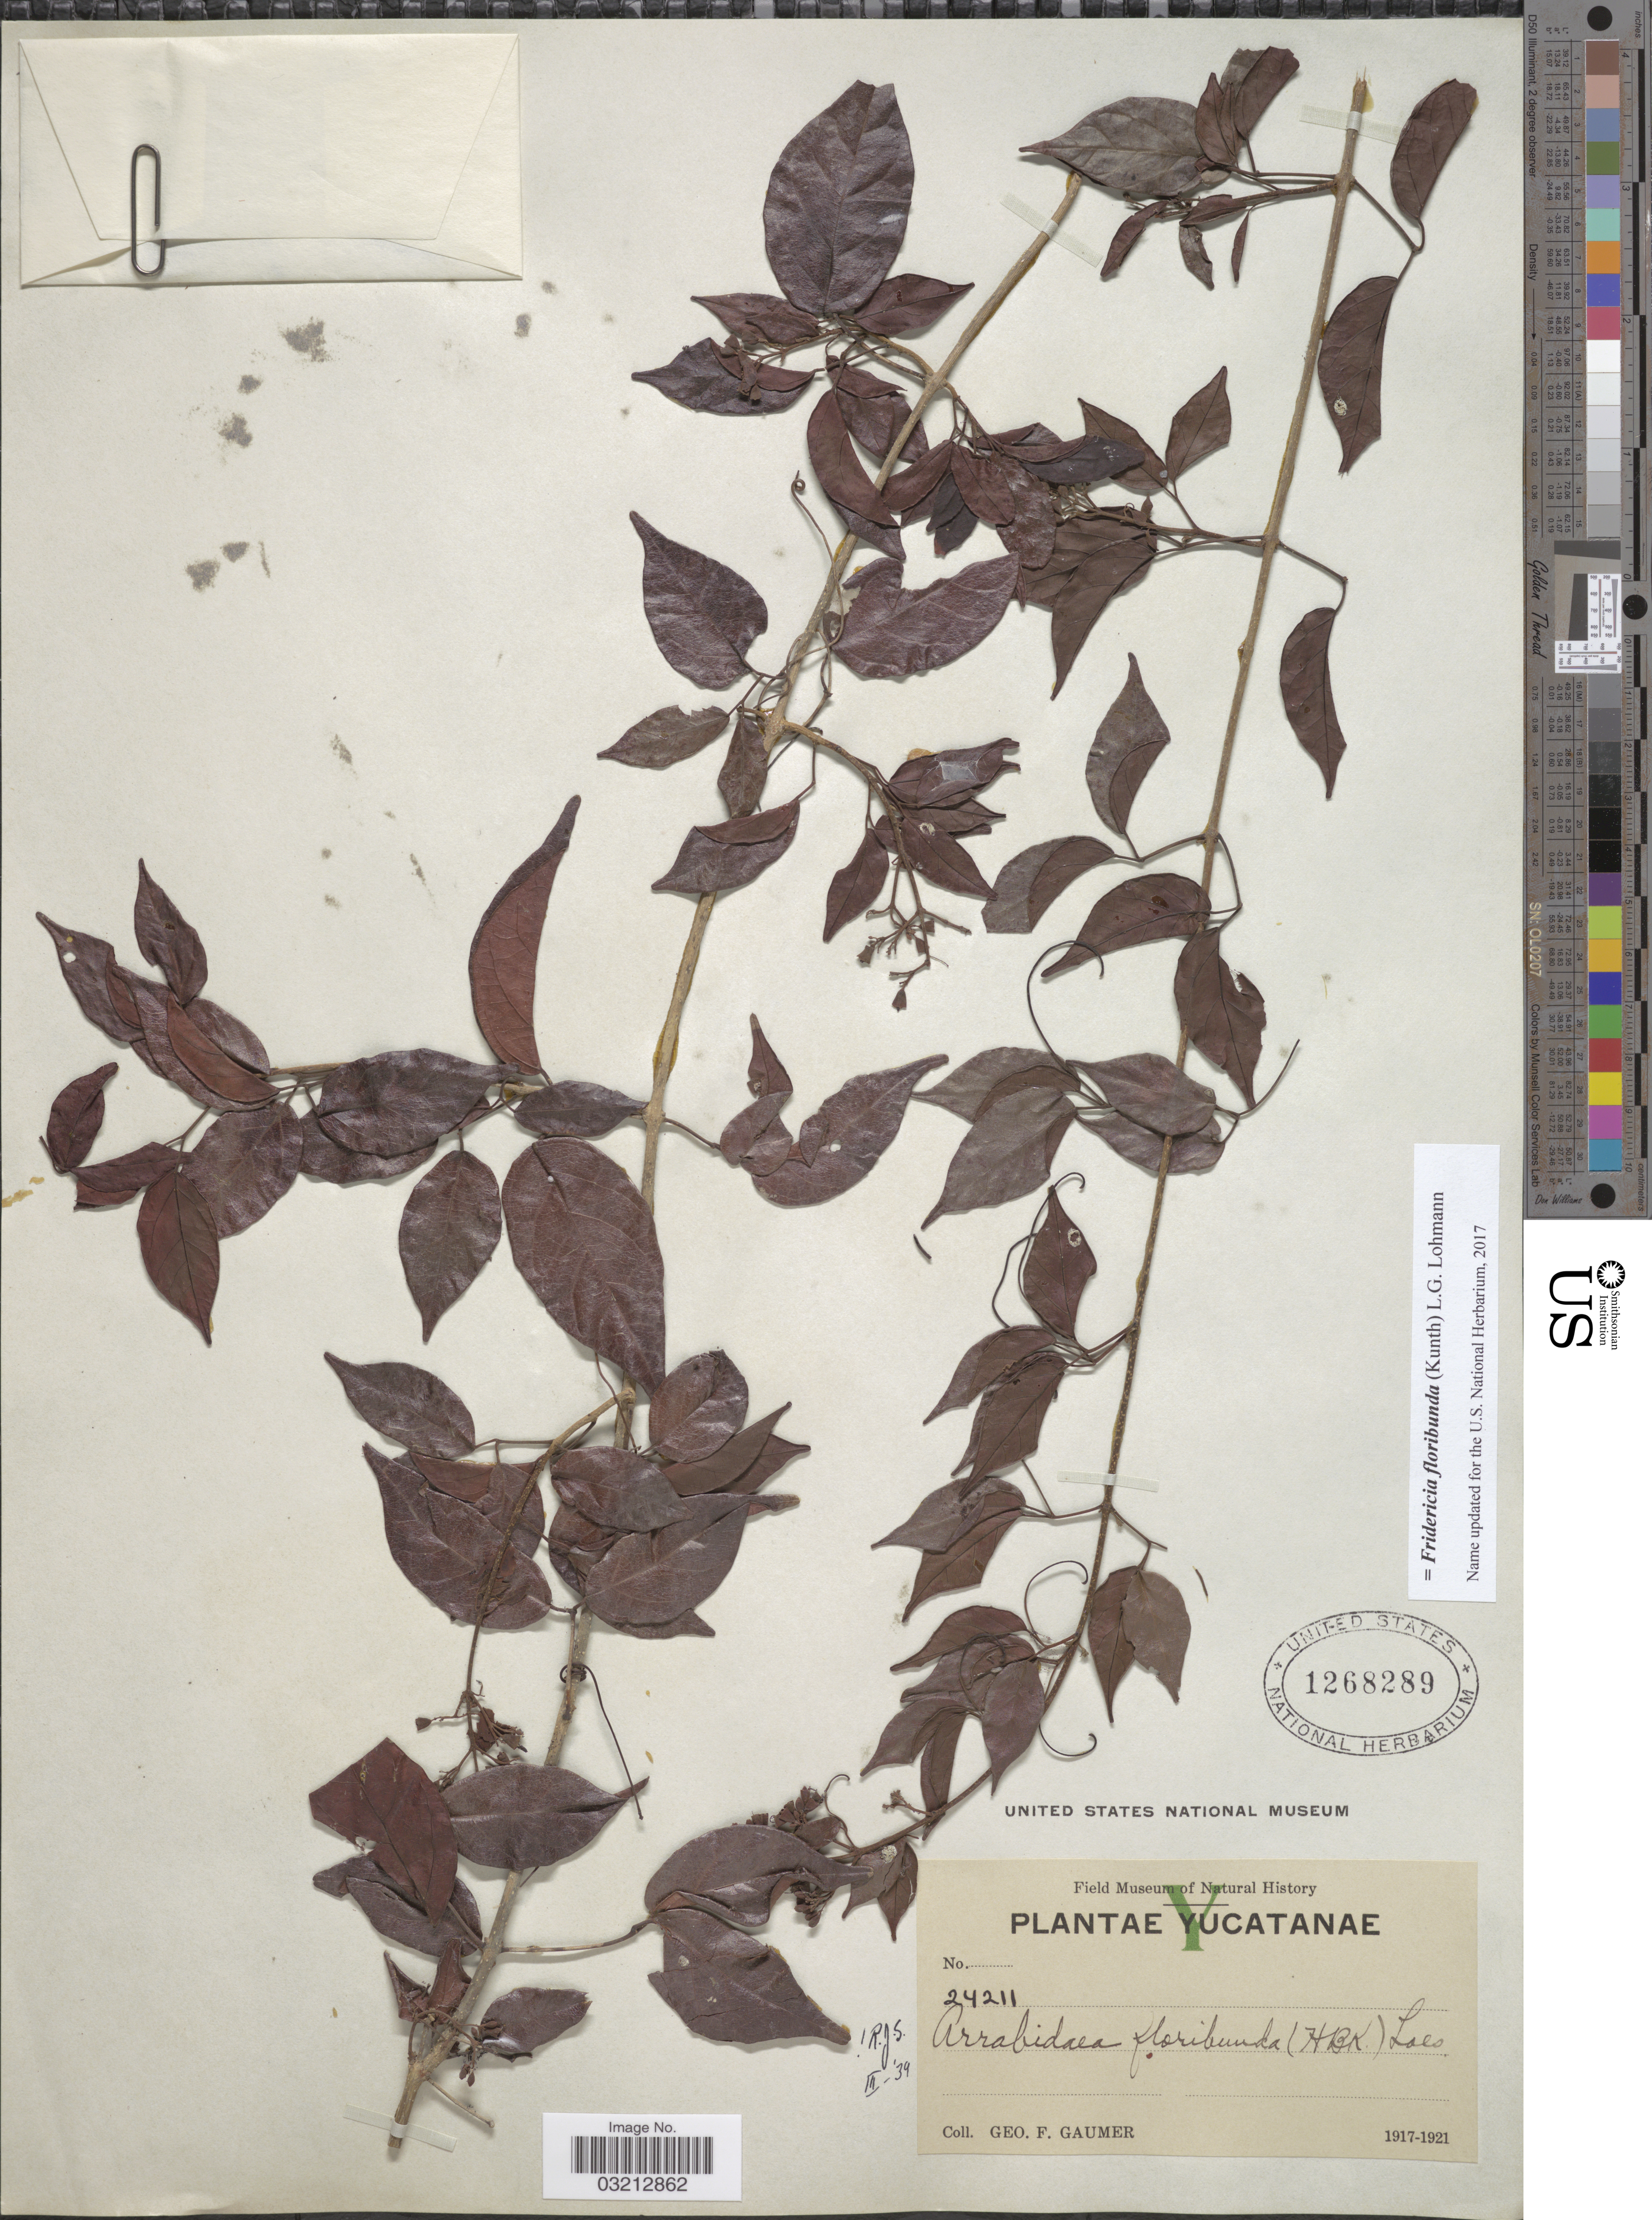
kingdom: Plantae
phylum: Tracheophyta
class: Magnoliopsida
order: Lamiales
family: Bignoniaceae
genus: Fridericia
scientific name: Fridericia floribunda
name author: (Kunth) L.G. Lohmann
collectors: G. F. Gaumer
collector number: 24211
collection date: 1917/1921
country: Mexico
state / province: Yucatán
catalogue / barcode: US 1268289